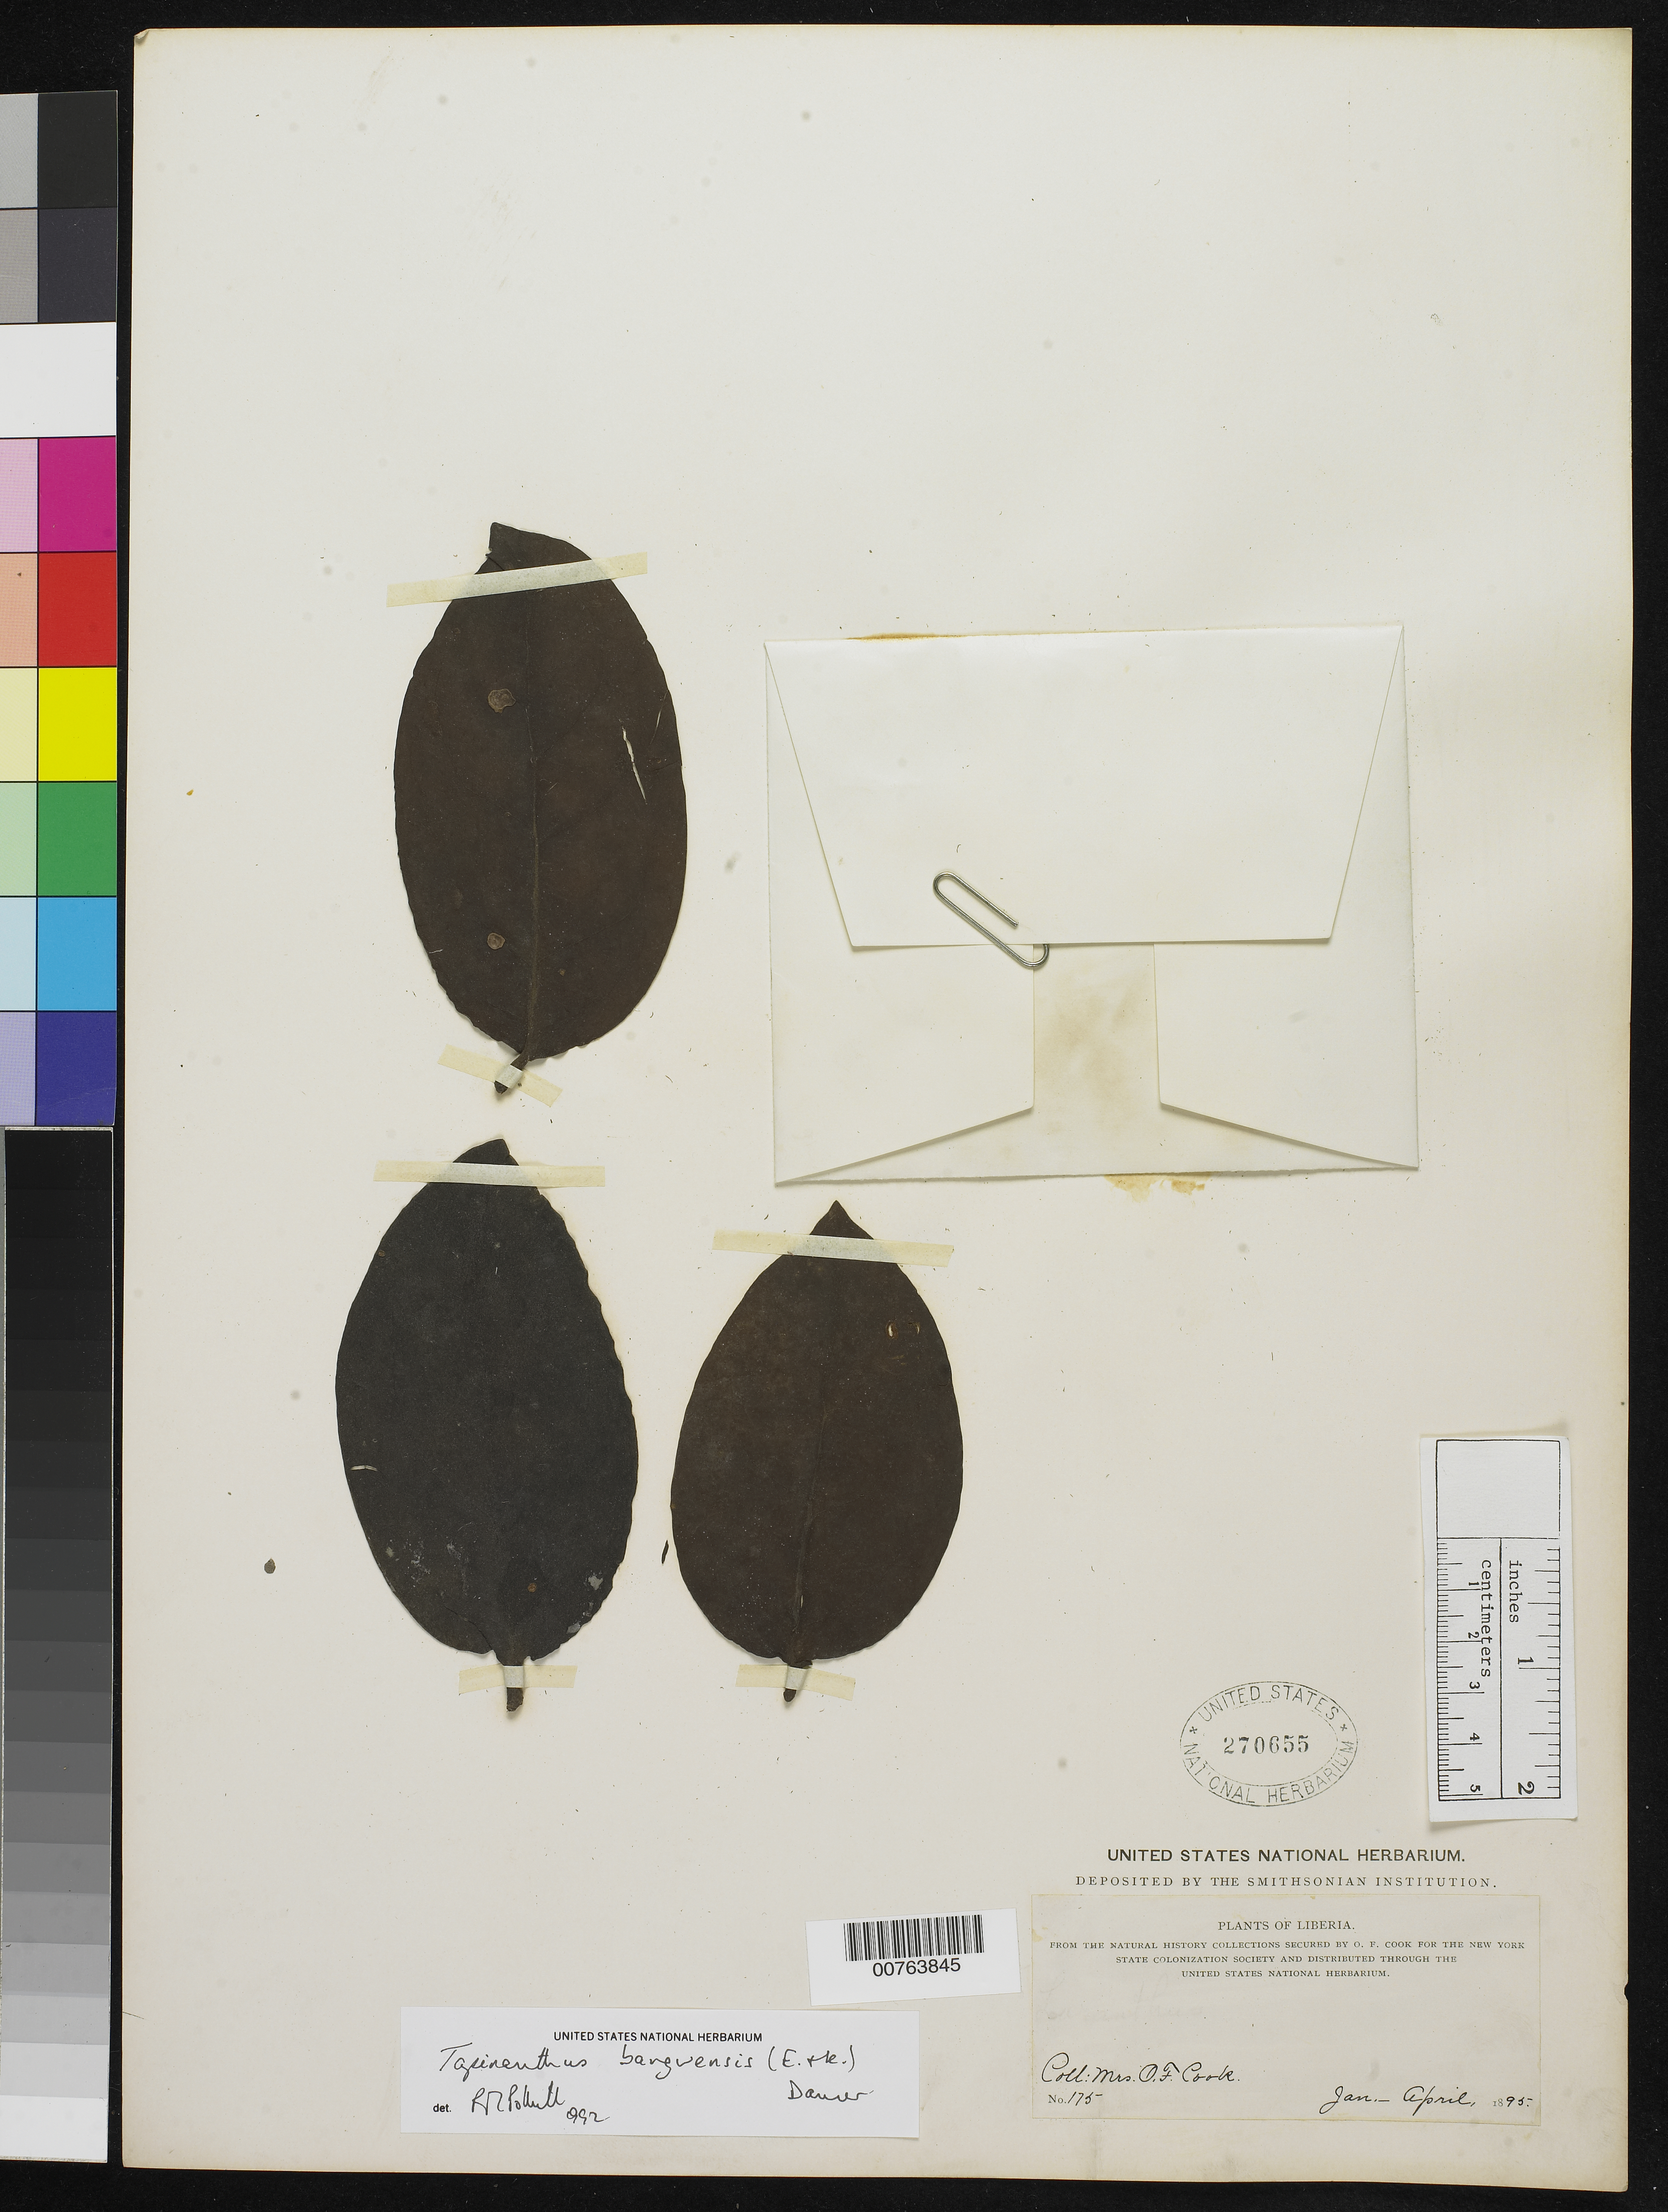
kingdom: Plantae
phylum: Tracheophyta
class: Magnoliopsida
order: Santalales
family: Loranthaceae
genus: Tapinanthus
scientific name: Tapinanthus bangwensis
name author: (Engl.) Danser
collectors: Alice C. Cook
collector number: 175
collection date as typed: Jan 1895 to -- Apr 1895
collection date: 1895-01/1895-04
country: Liberia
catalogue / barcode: US 270655